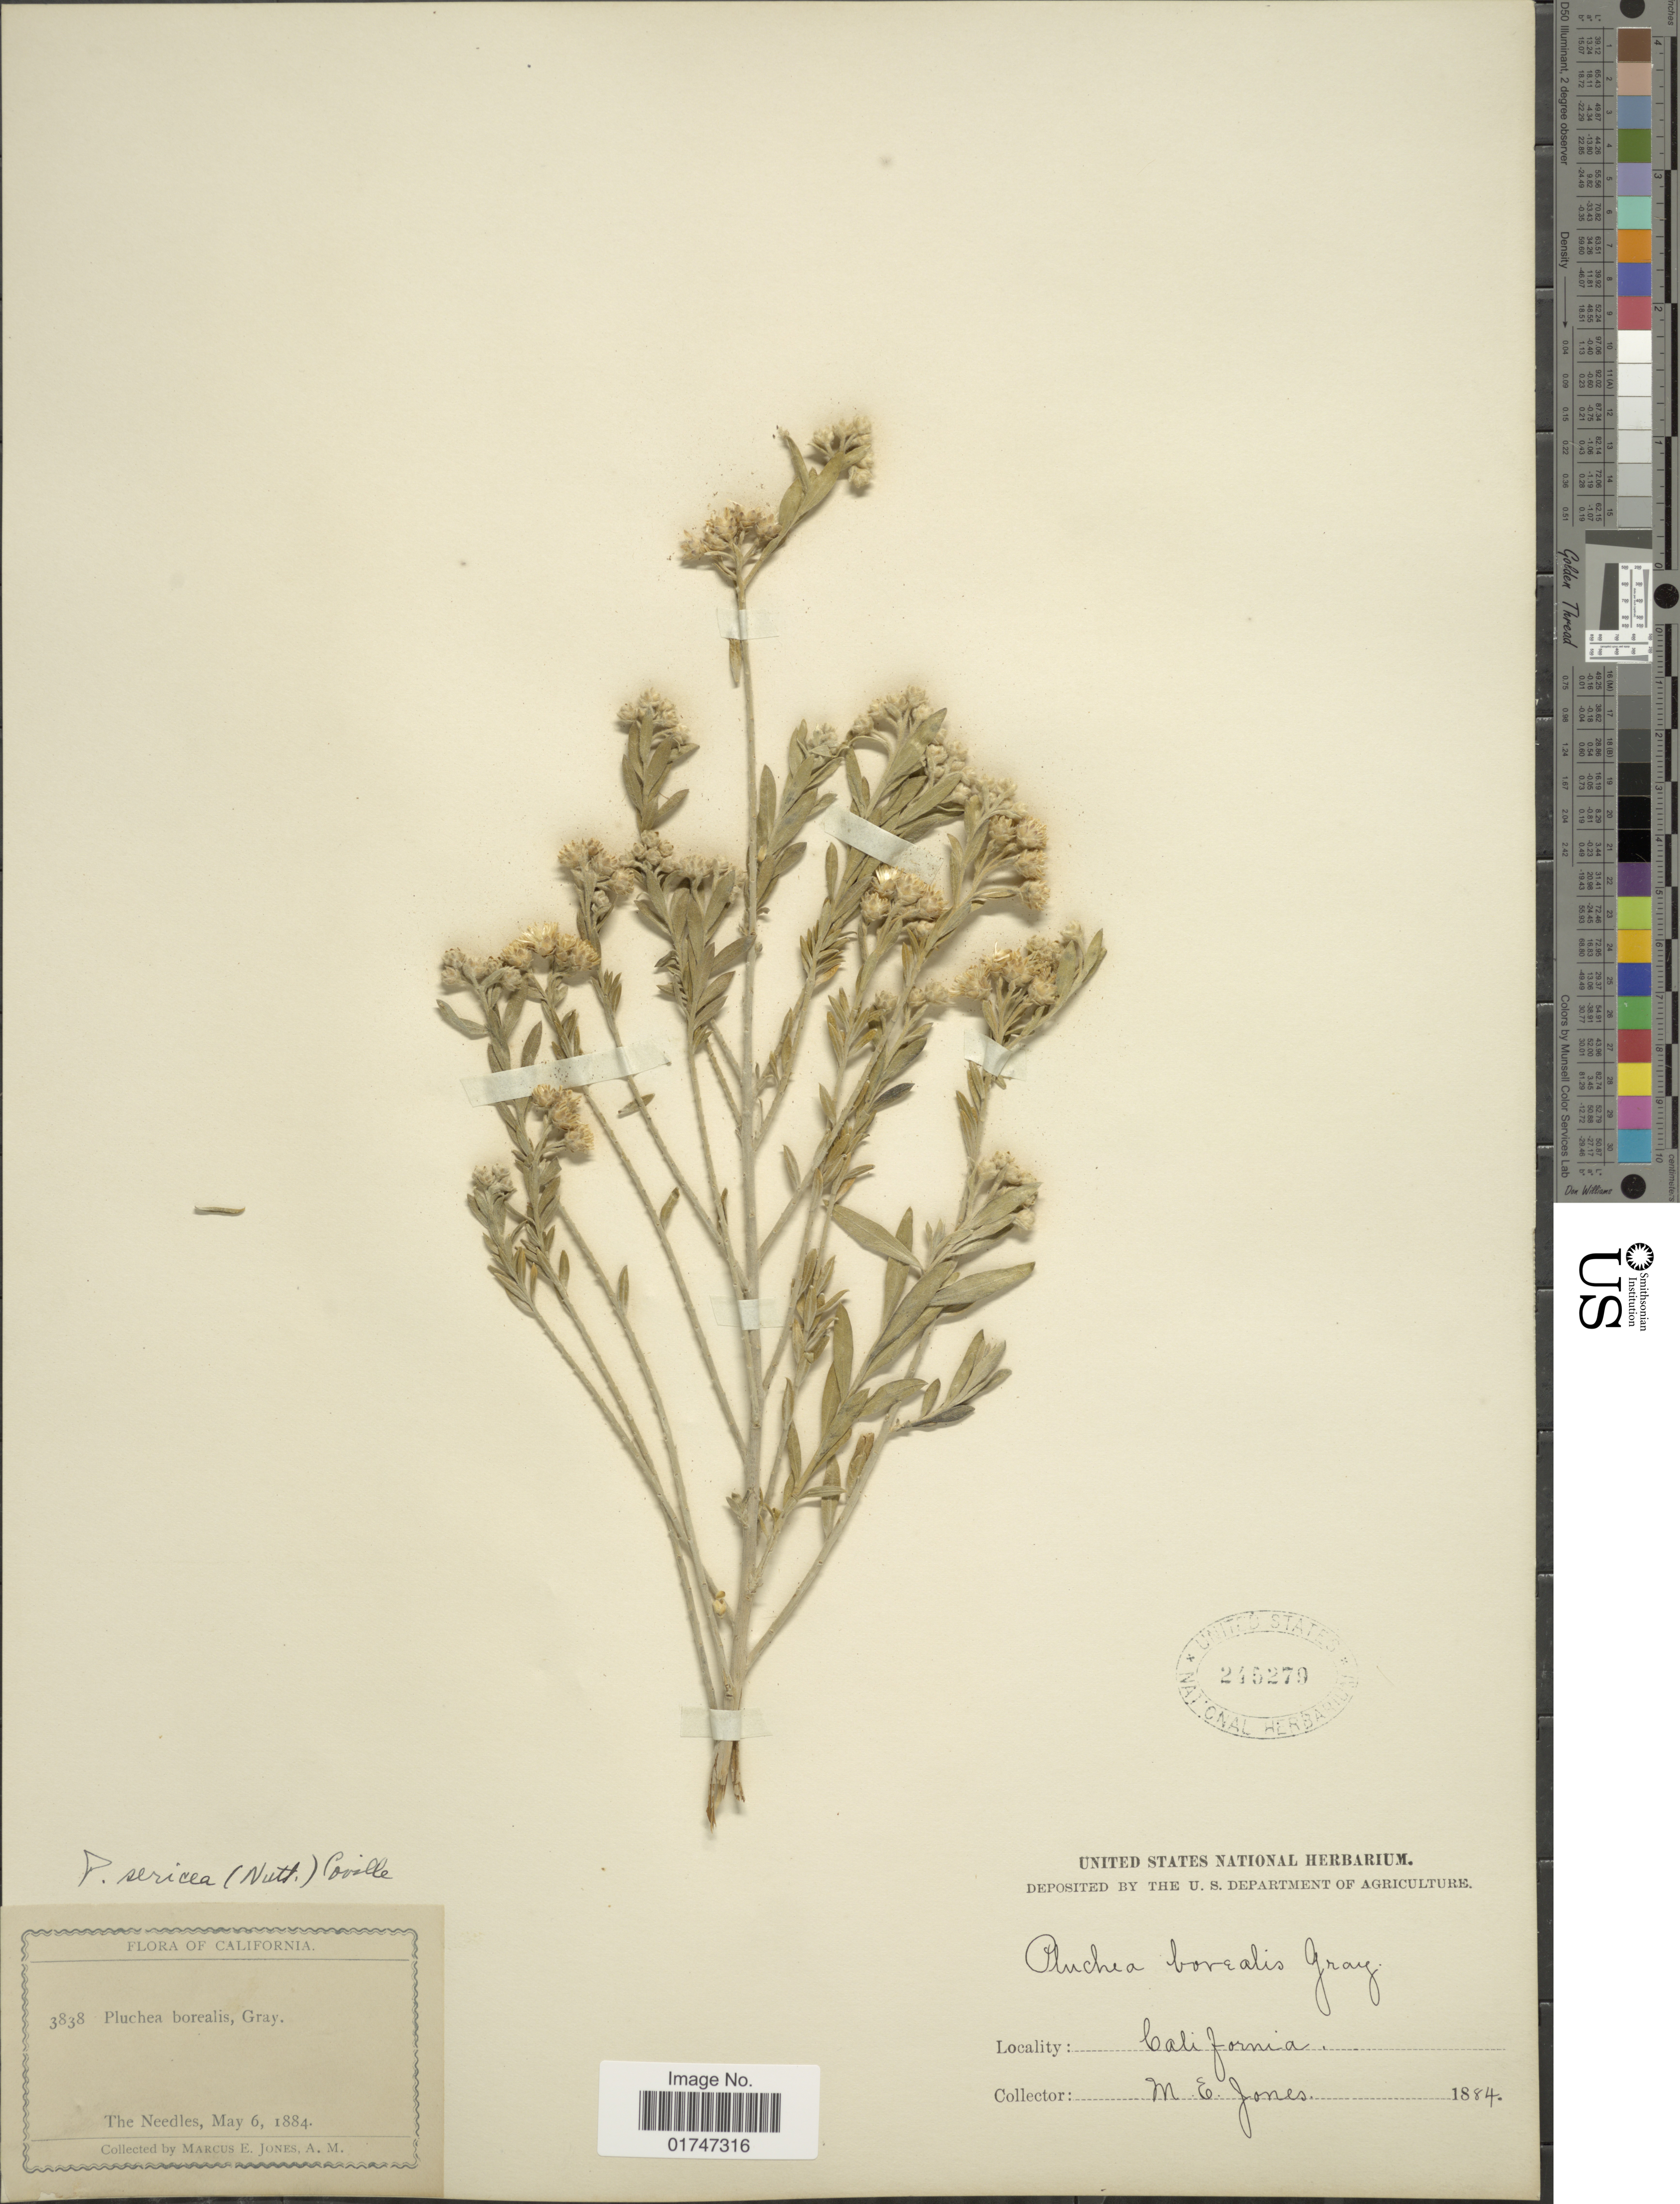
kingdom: Plantae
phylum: Tracheophyta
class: Magnoliopsida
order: Asterales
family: Asteraceae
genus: Pluchea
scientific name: Pluchea sericea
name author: (Nutt.) Coville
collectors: M. E. Jones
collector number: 3838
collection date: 1884-05-06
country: United States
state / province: California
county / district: San Bernardino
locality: The Needles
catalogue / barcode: US 245279